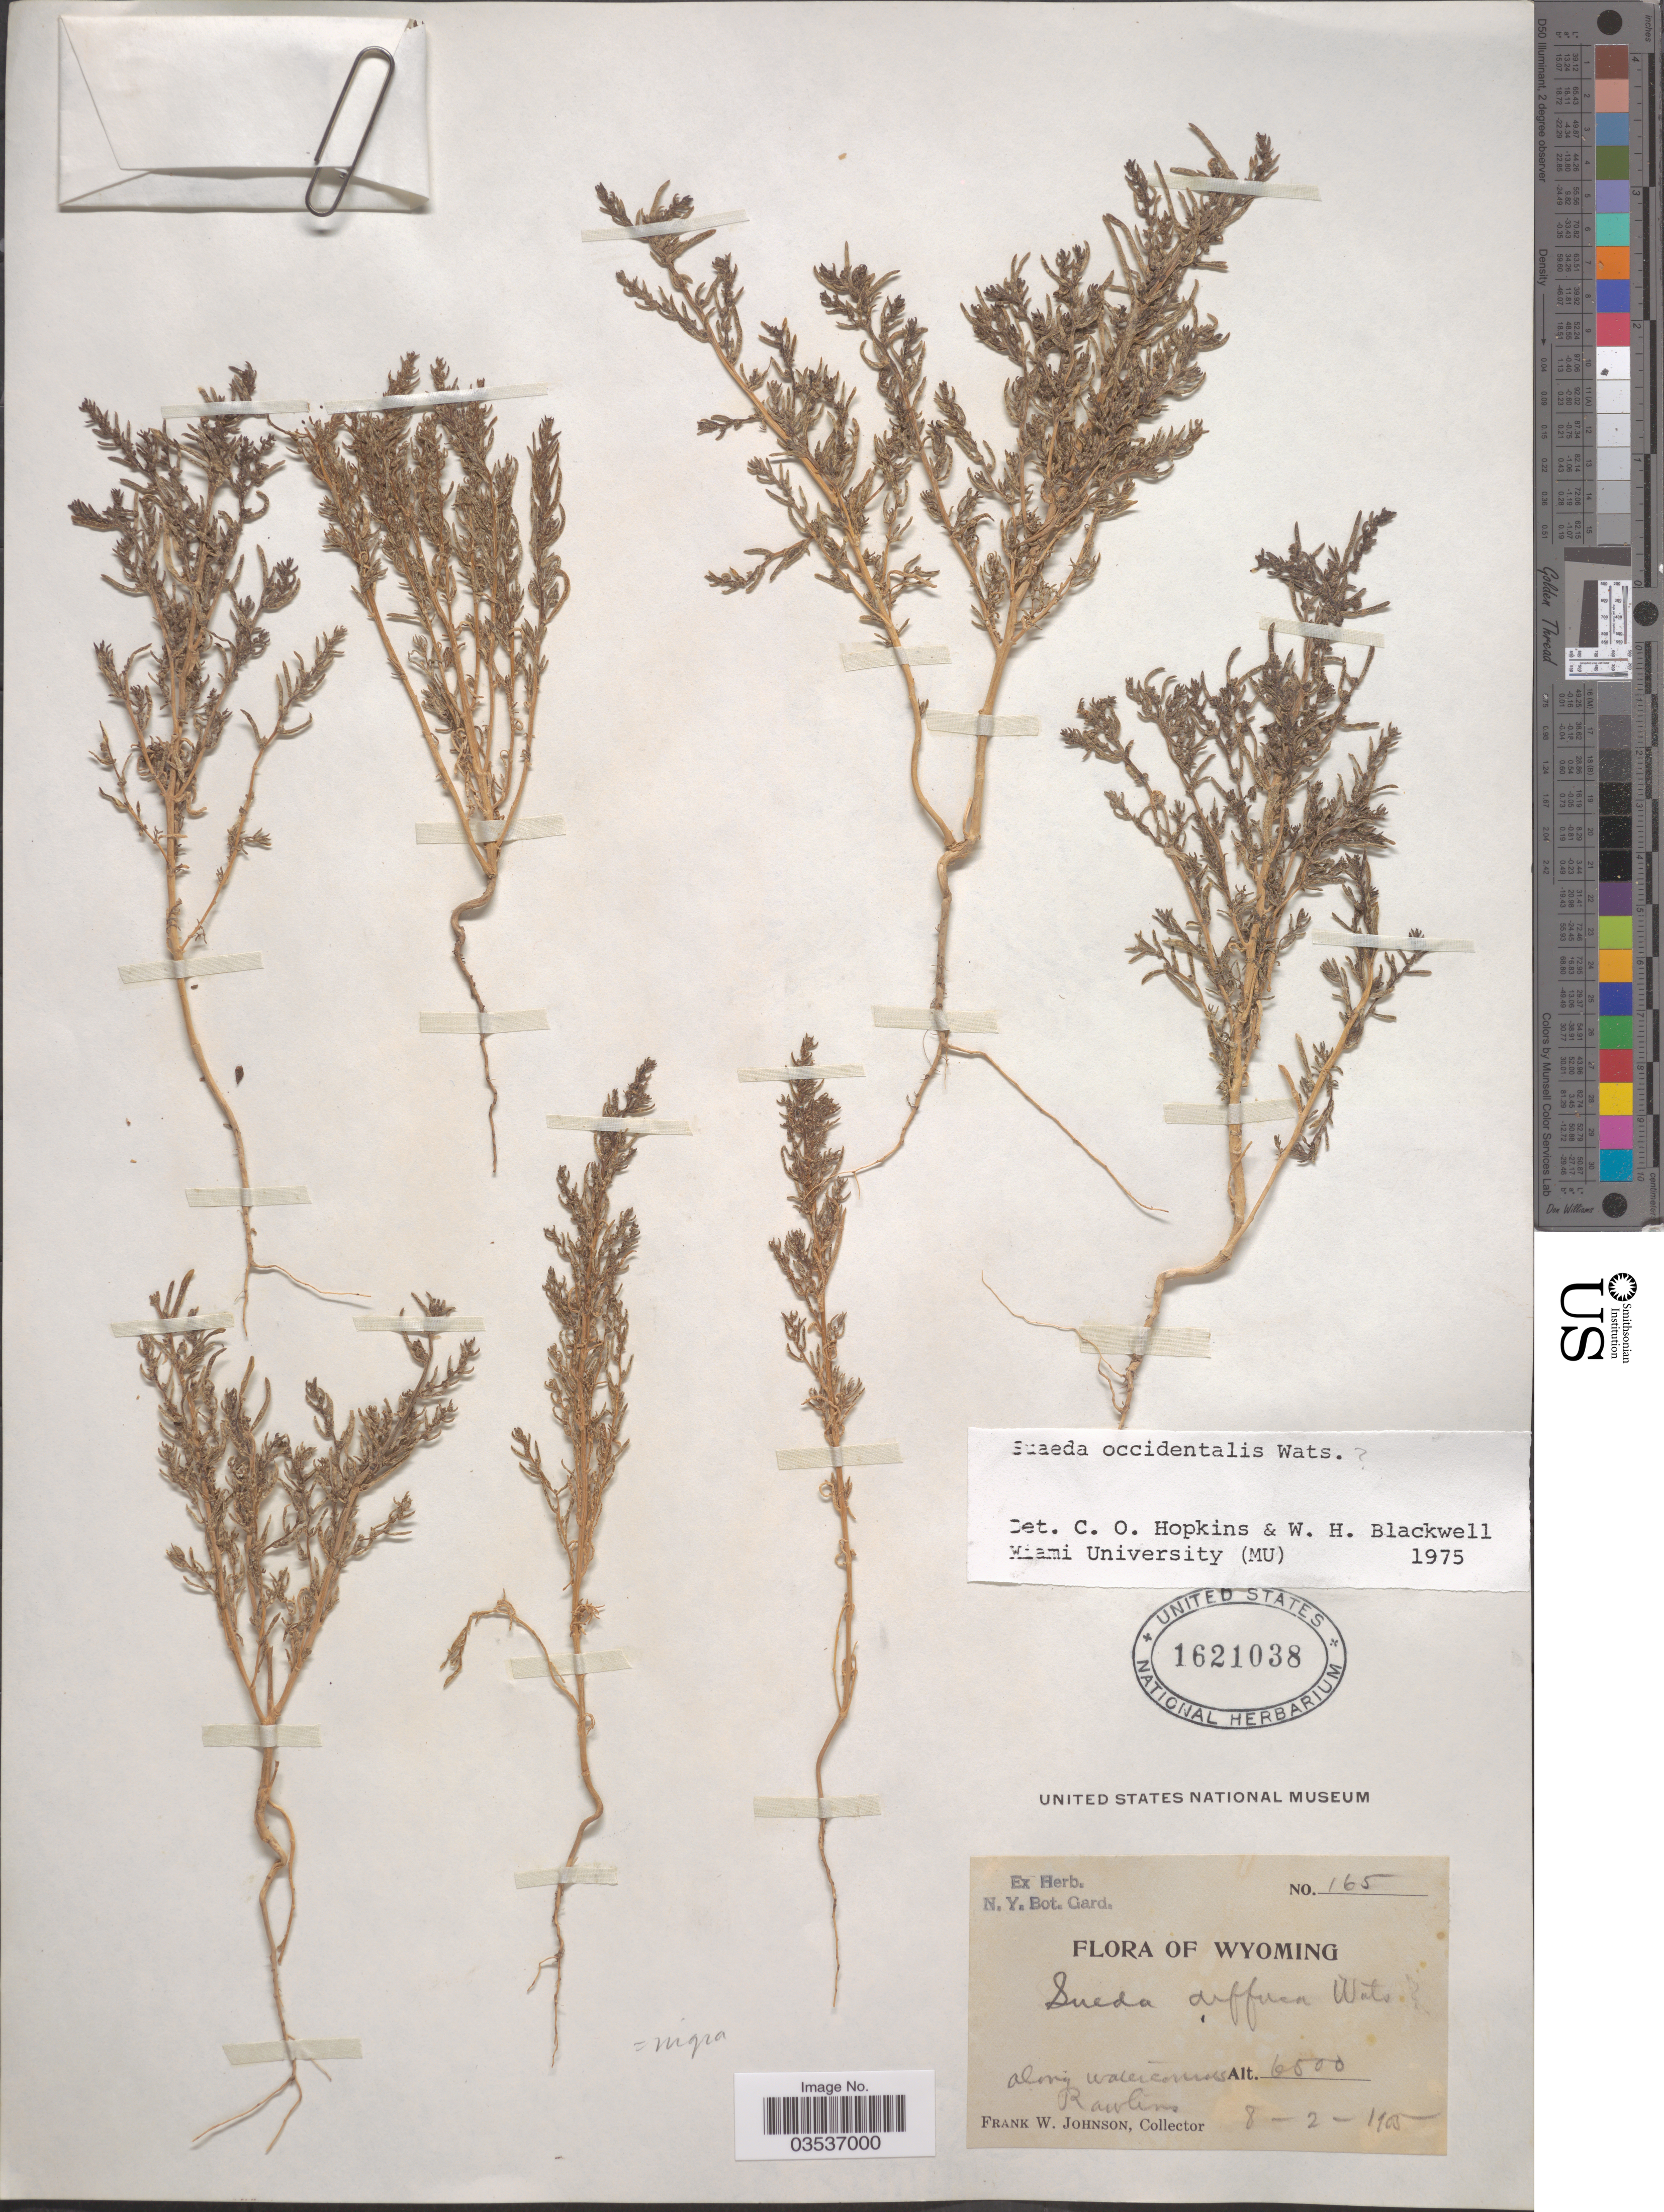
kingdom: Plantae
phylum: Tracheophyta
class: Magnoliopsida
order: Caryophyllales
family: Amaranthaceae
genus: Suaeda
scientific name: Suaeda occidentalis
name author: (S. Watson) S. Watson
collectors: F. W. Johnson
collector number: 165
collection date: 1905-08-02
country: United States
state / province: Wyoming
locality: Along watercourses Rawlins.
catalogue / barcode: US 1621038